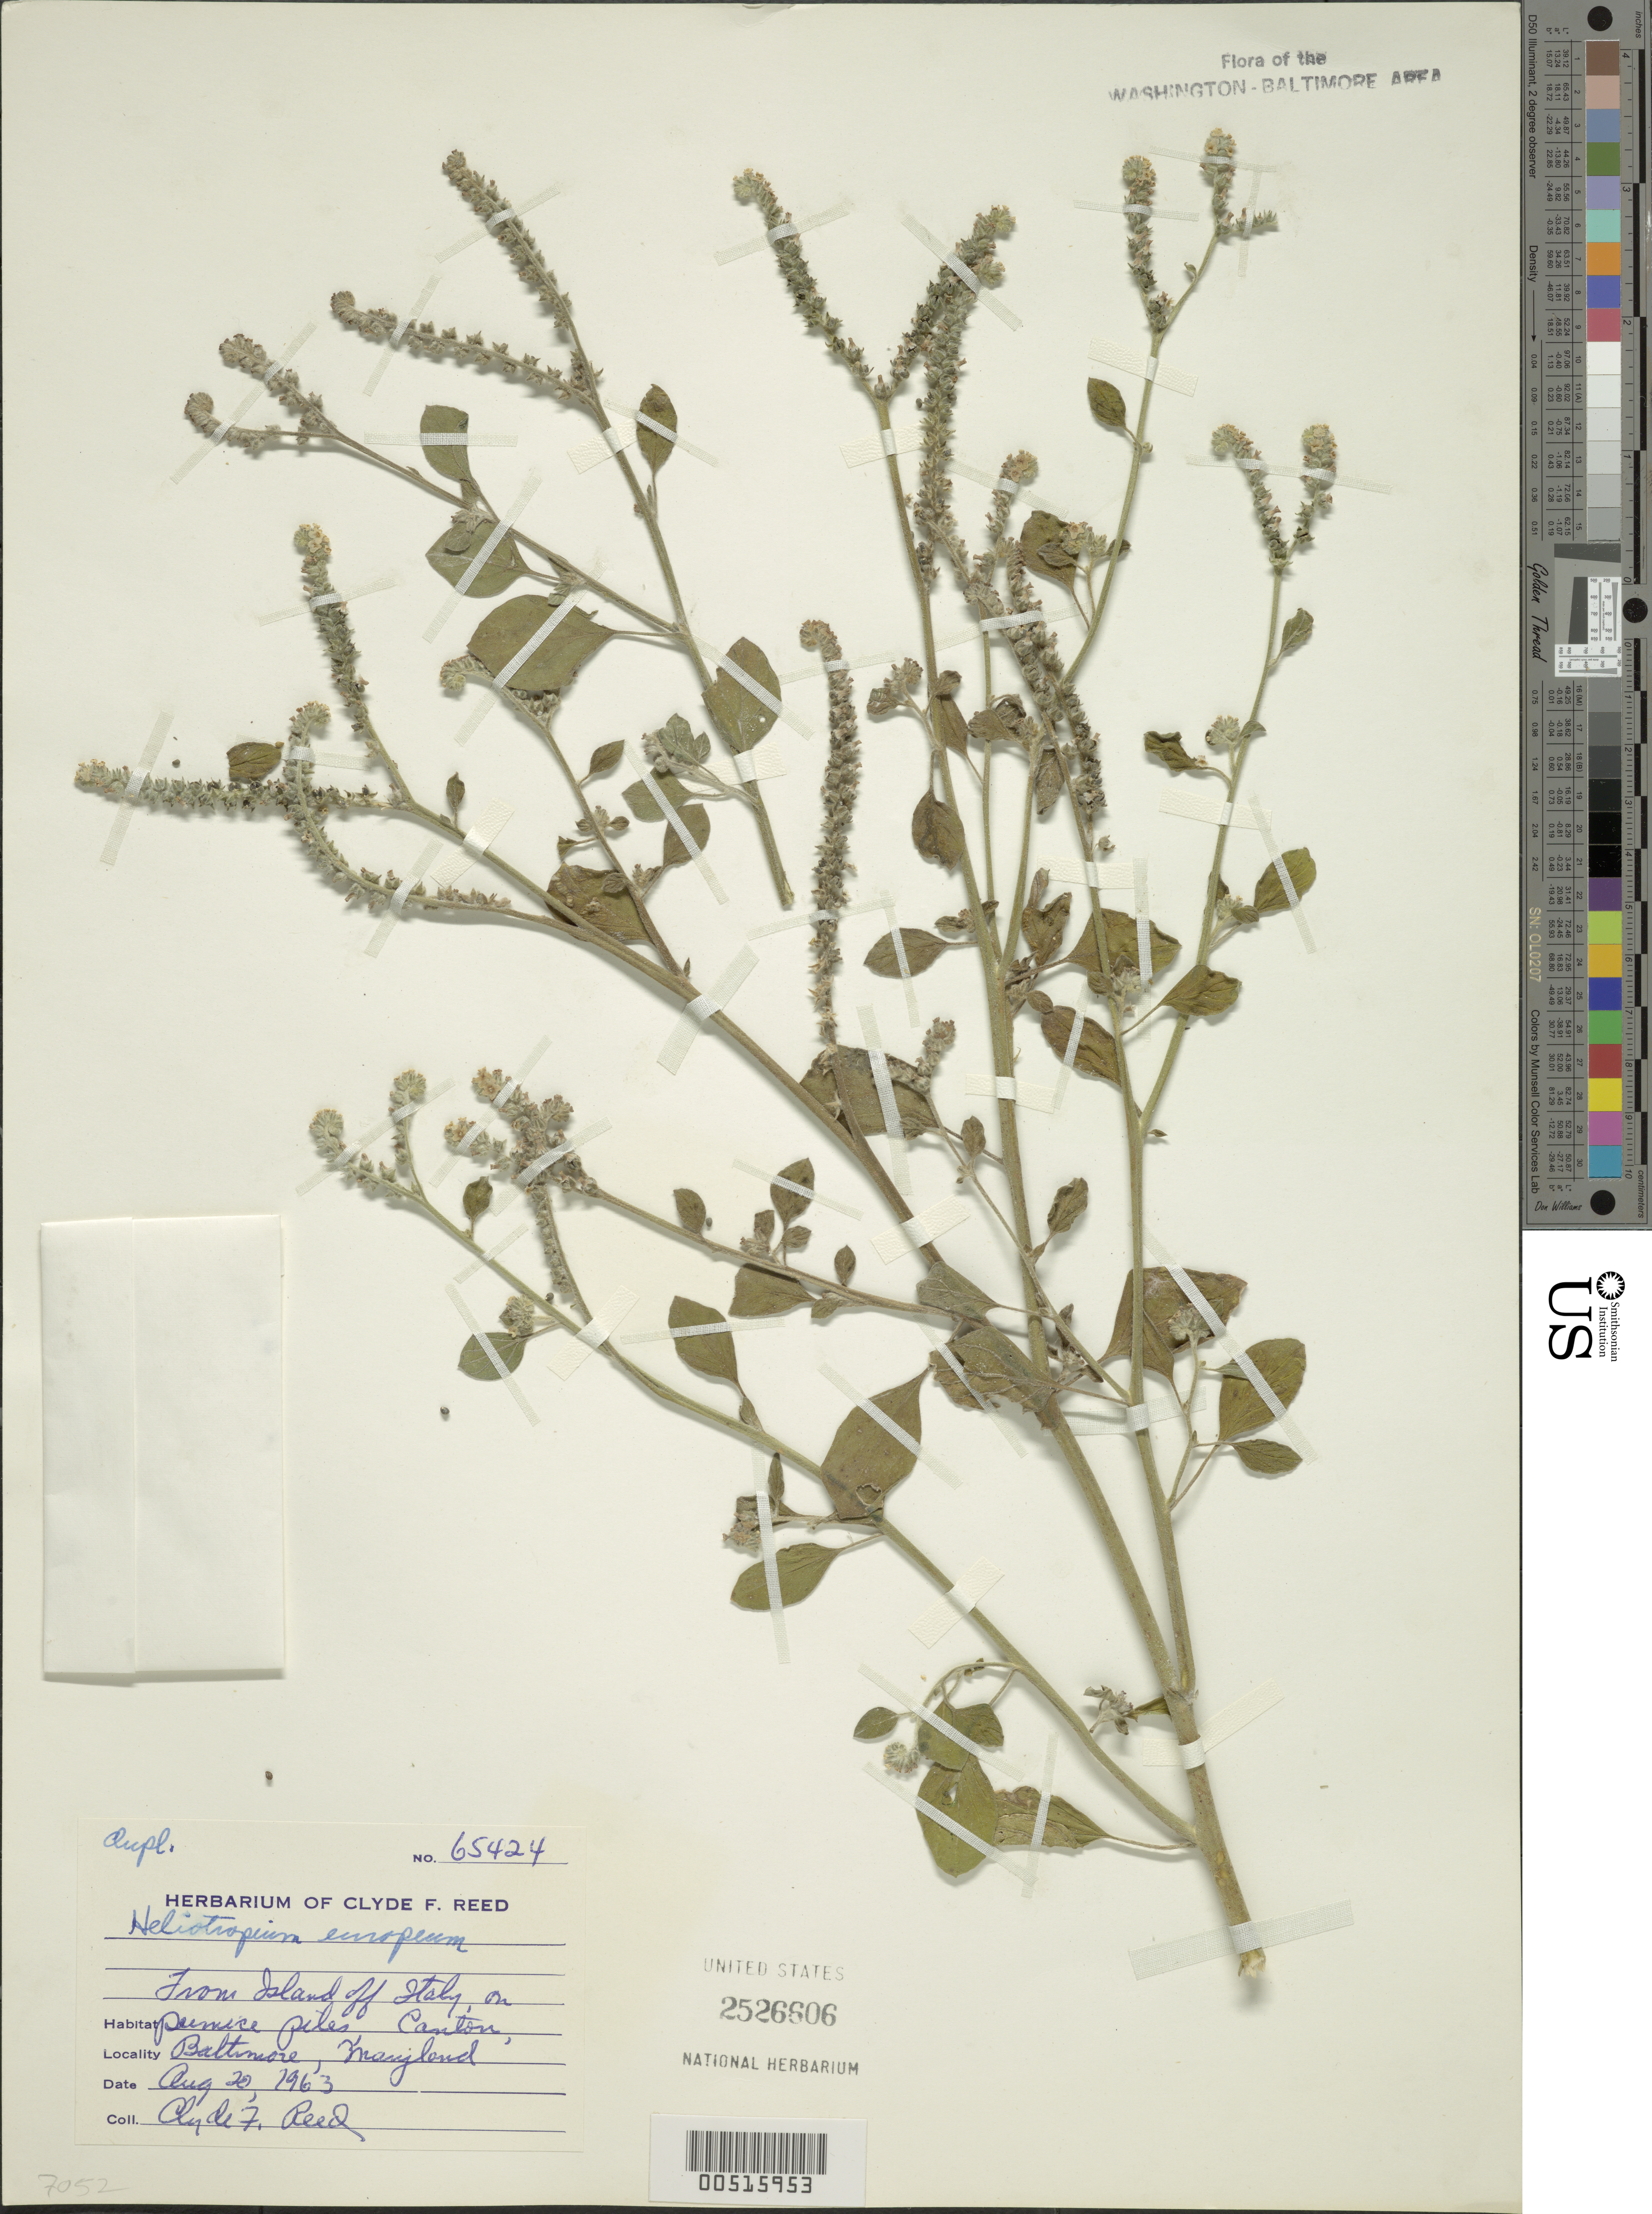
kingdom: Plantae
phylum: Tracheophyta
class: Magnoliopsida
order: Boraginales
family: Heliotropiaceae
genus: Heliotropium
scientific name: Heliotropium europaeum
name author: L.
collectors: C. F. Reed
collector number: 65424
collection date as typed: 20 Aug 1963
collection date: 1963-08-20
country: United States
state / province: Maryland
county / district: City of Baltimore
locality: Canton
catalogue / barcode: US 2526606